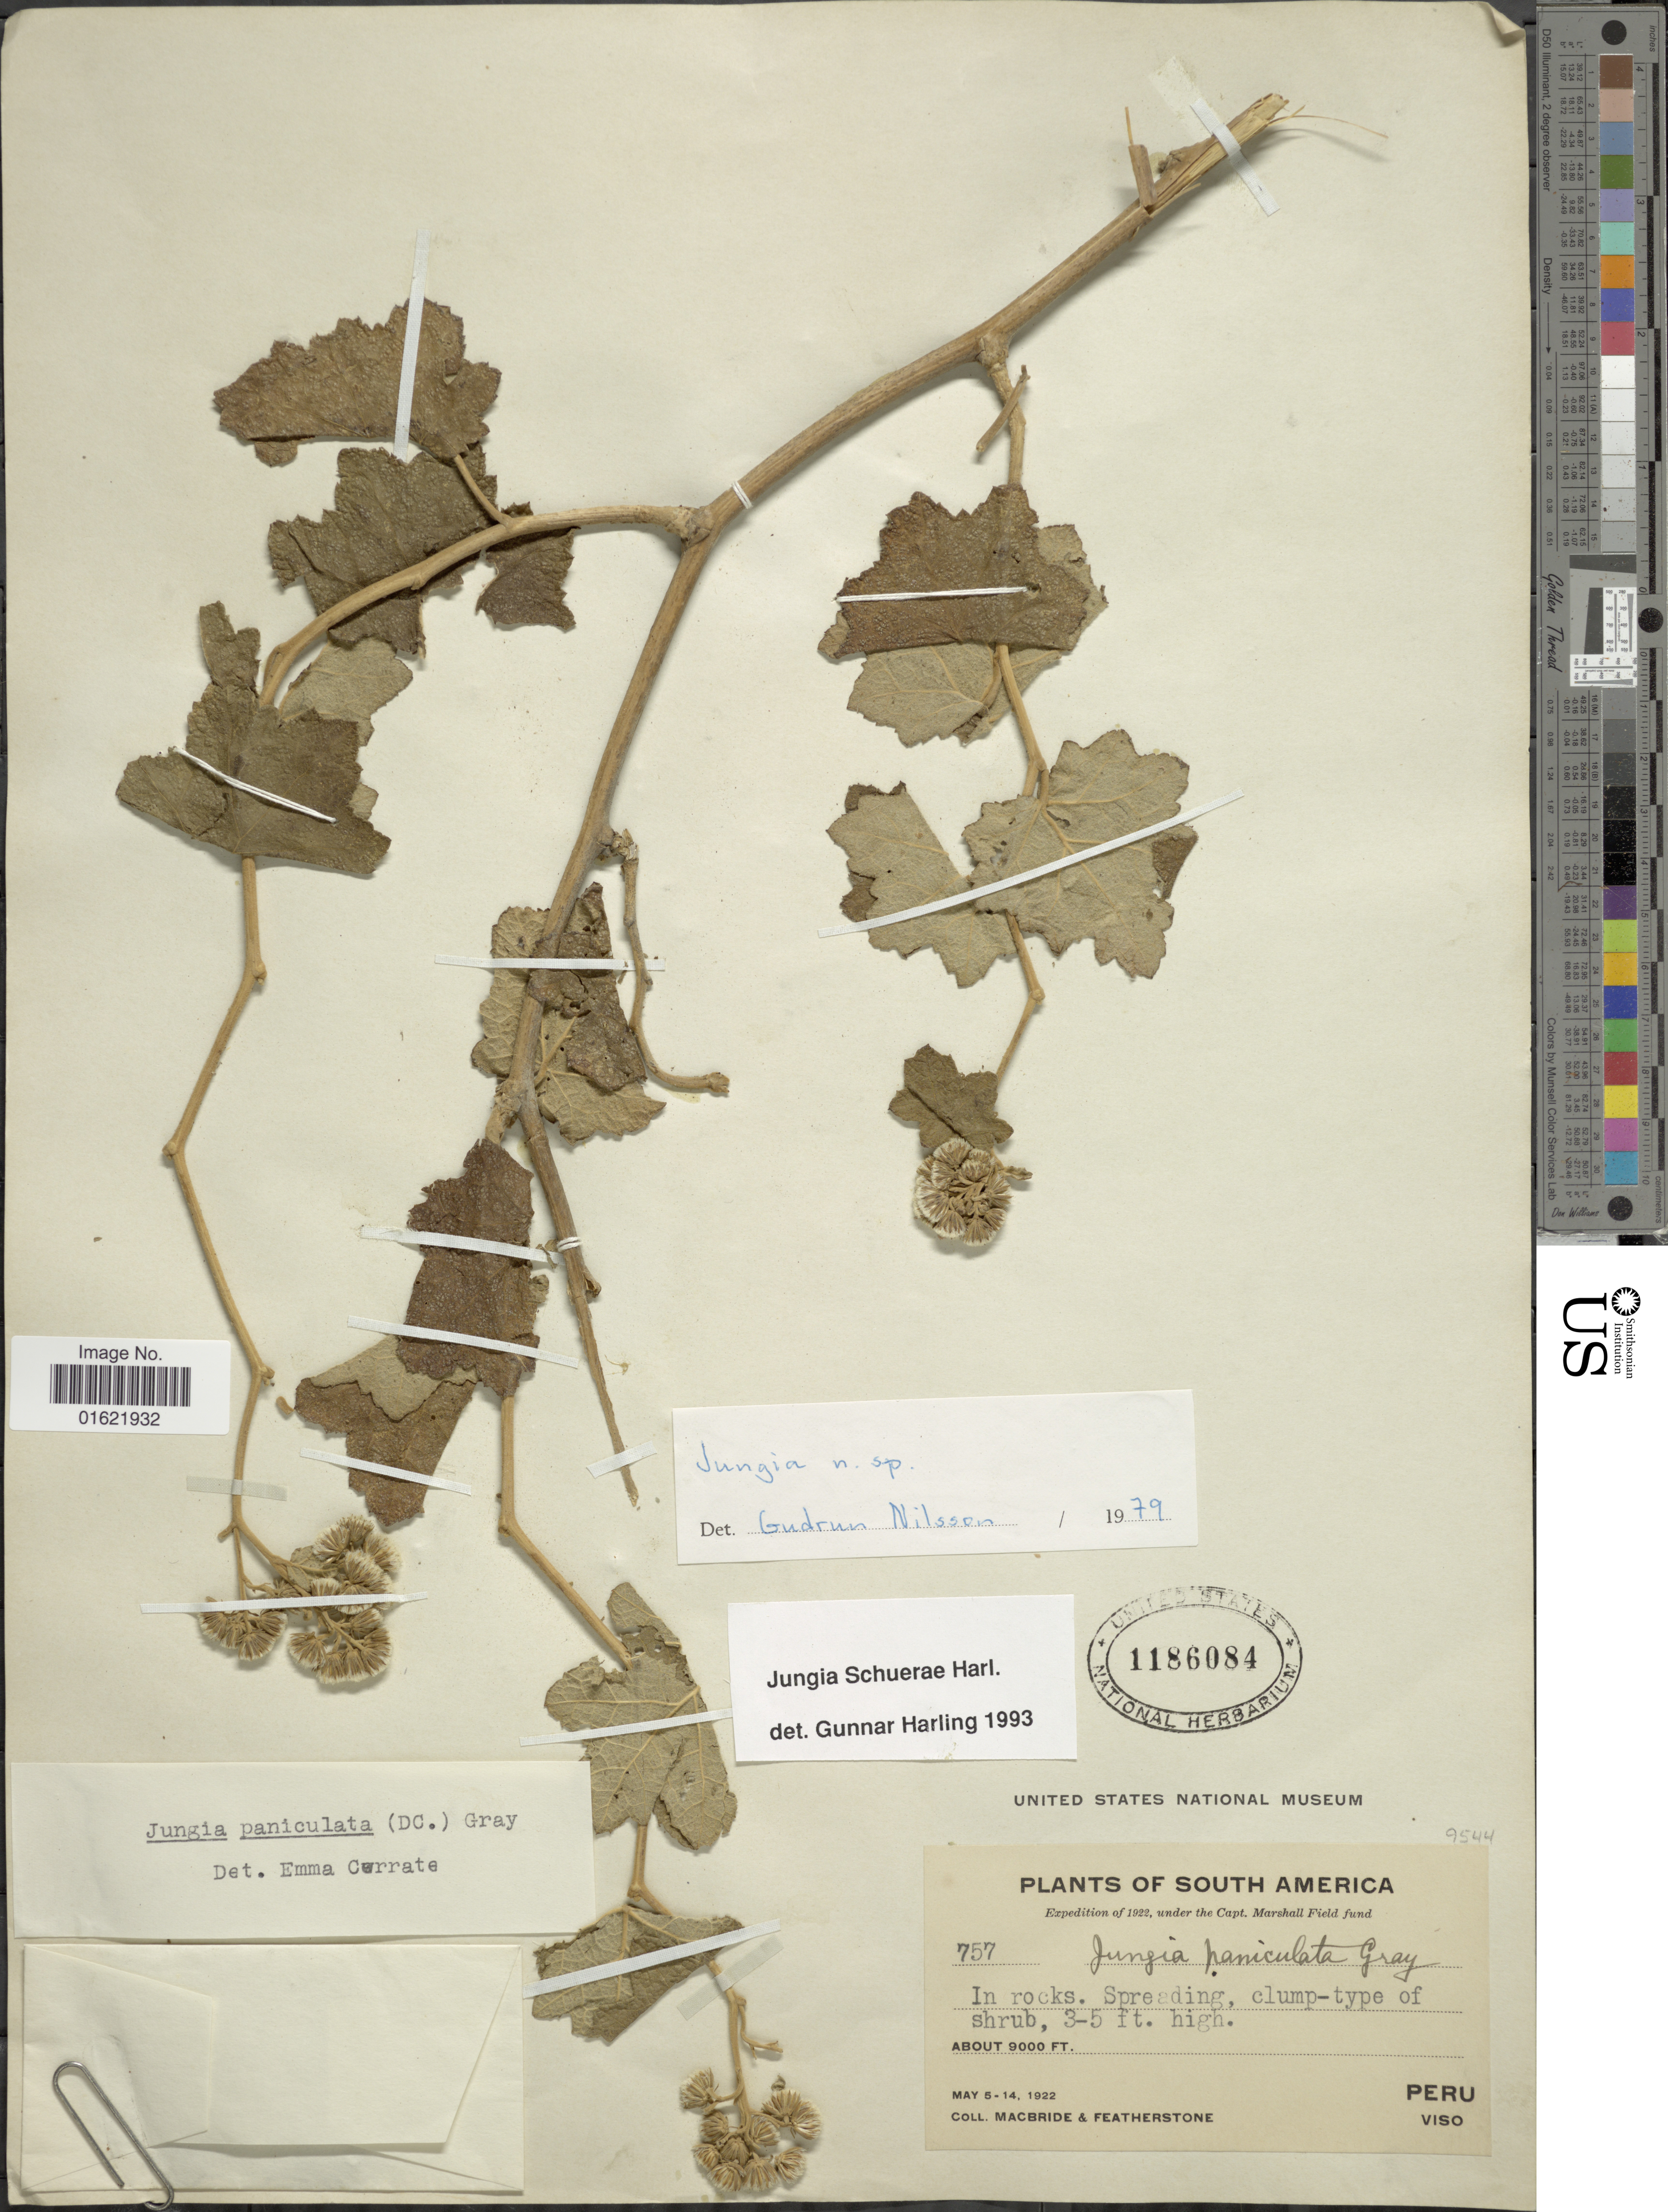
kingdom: Plantae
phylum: Tracheophyta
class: Magnoliopsida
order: Asterales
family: Asteraceae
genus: Jungia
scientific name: Jungia schuerae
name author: Harling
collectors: Macbride, -- & -. Featherstone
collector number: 757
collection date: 1922-05-05/1922-05-14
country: Peru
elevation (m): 2743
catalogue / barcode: US 1186084